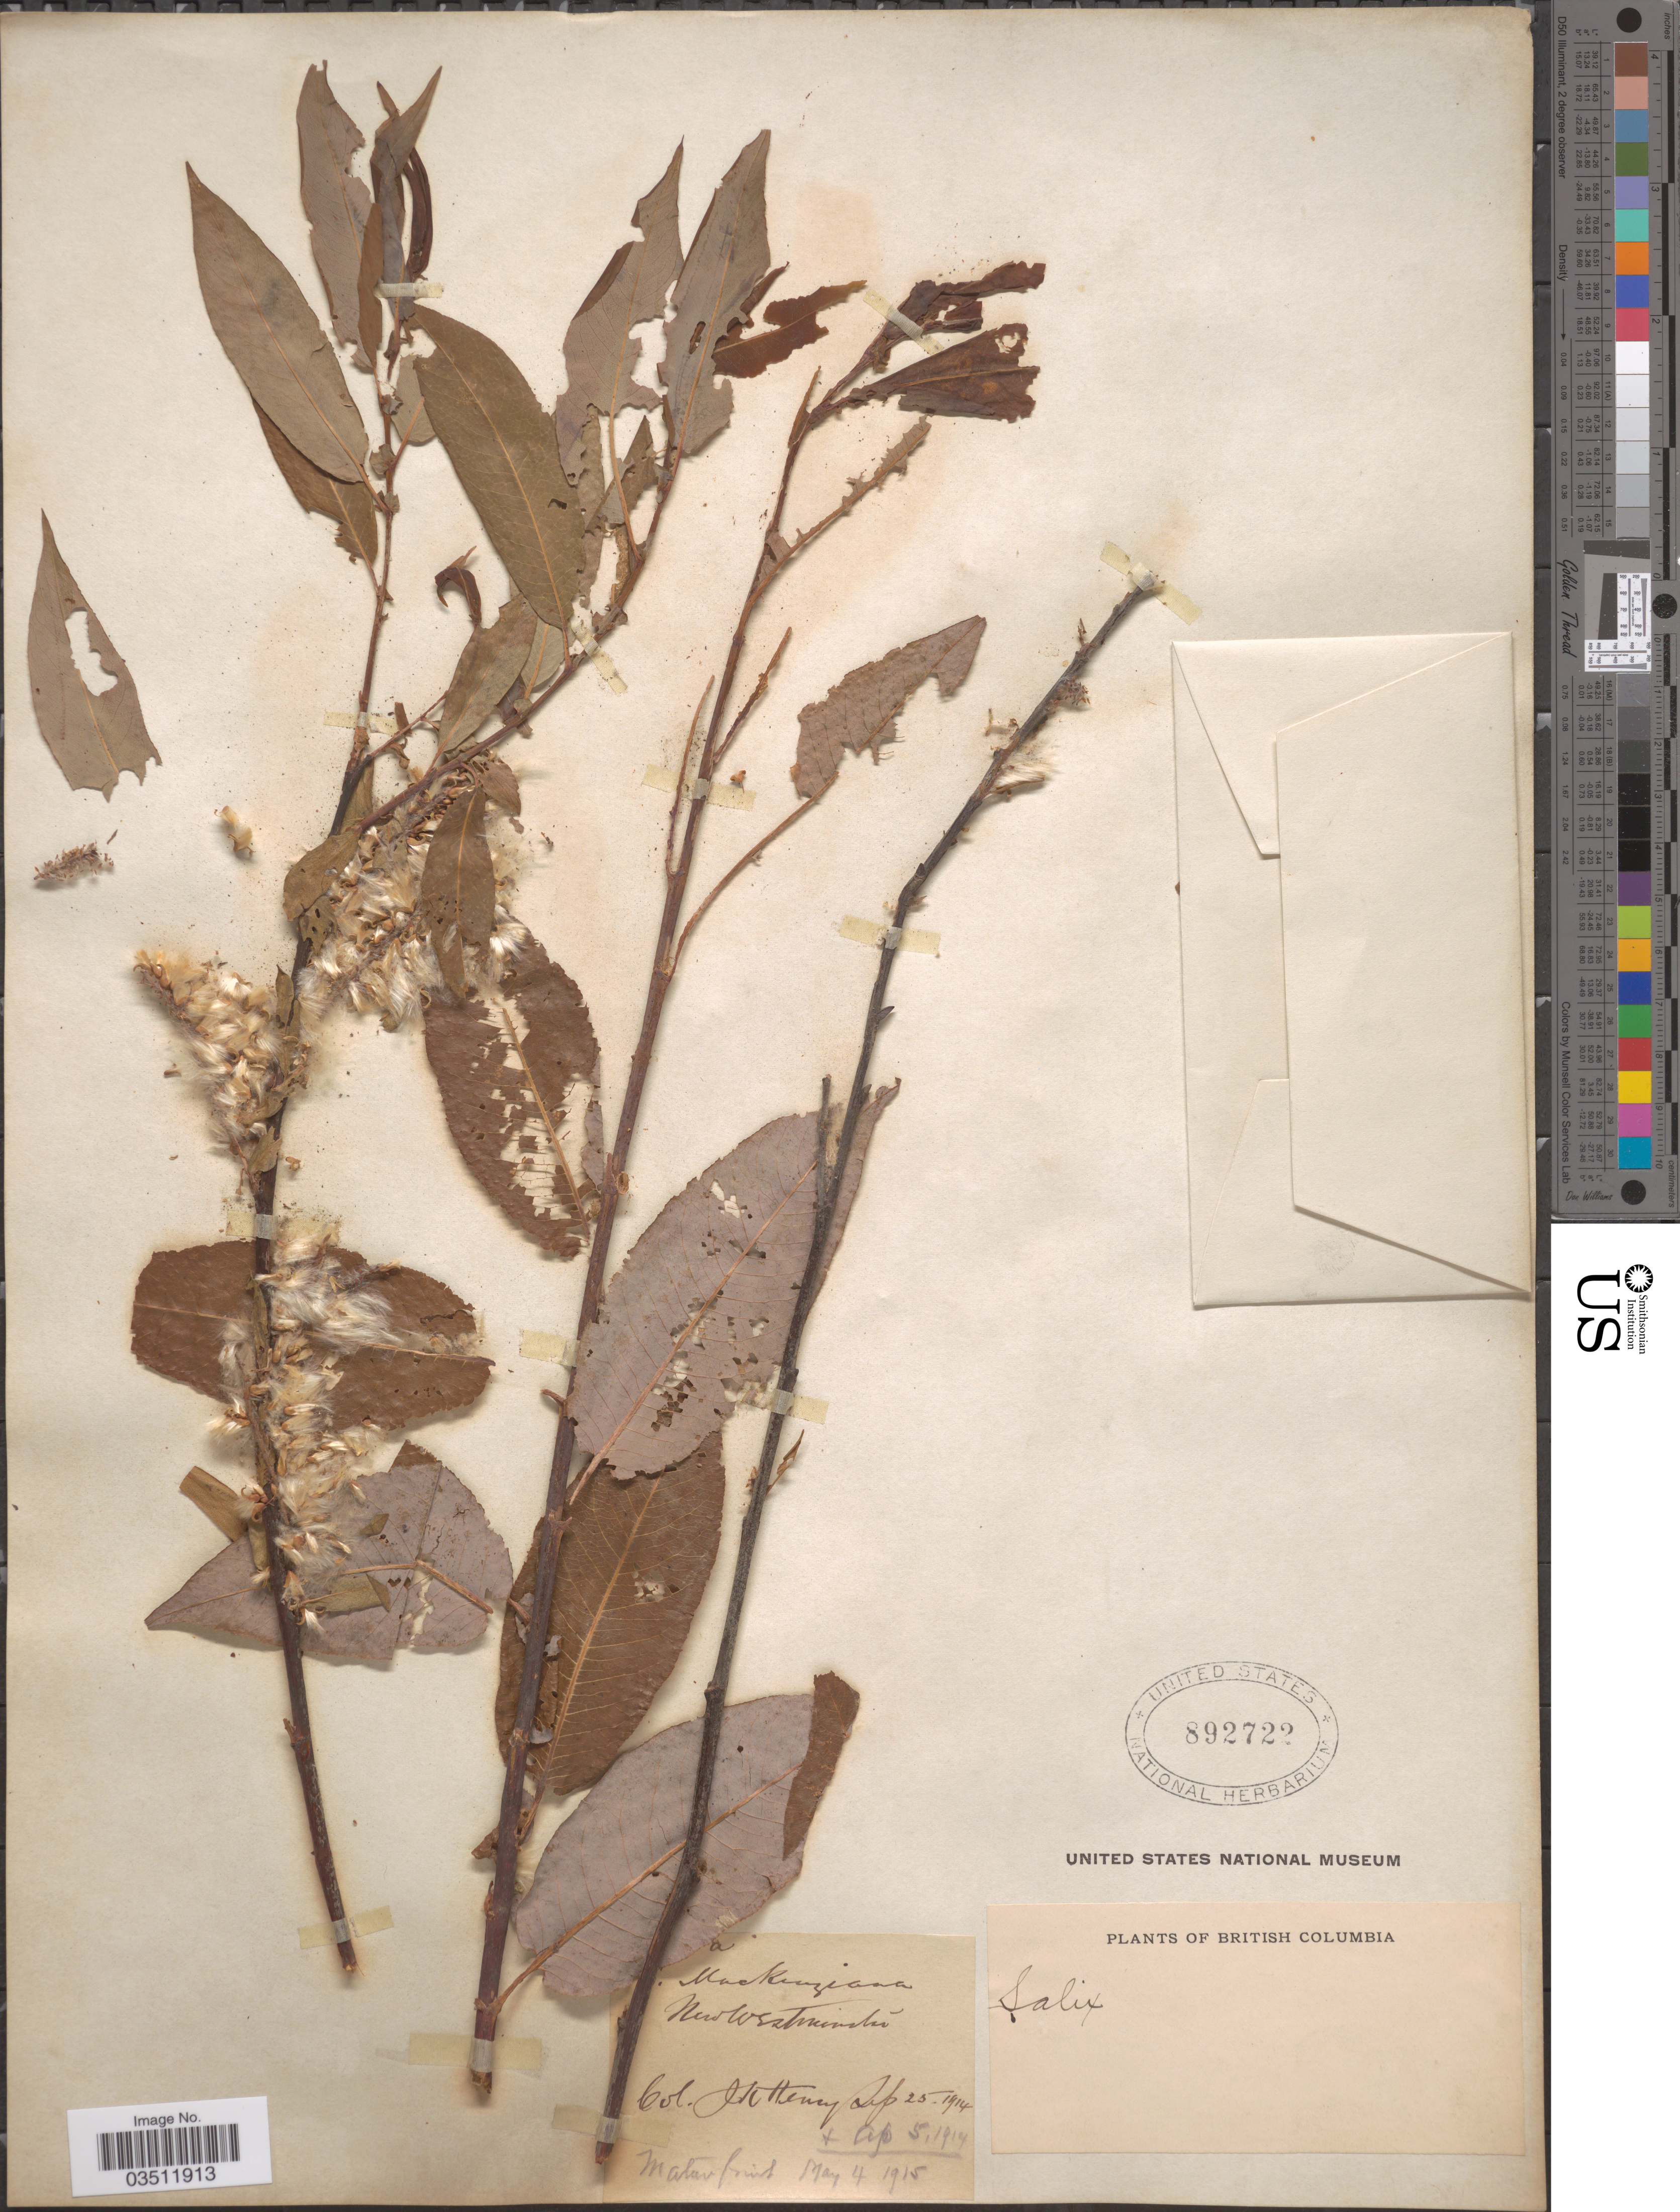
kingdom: Plantae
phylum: Tracheophyta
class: Magnoliopsida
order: Malpighiales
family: Salicaceae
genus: Salix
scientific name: Salix mackenziana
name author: (Hook.) Barratt ex Hook.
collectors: J. K. Henry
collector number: !a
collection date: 1914-04-05/1915-05-04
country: Canada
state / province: British Columbia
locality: New Westminster.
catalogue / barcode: US 892722